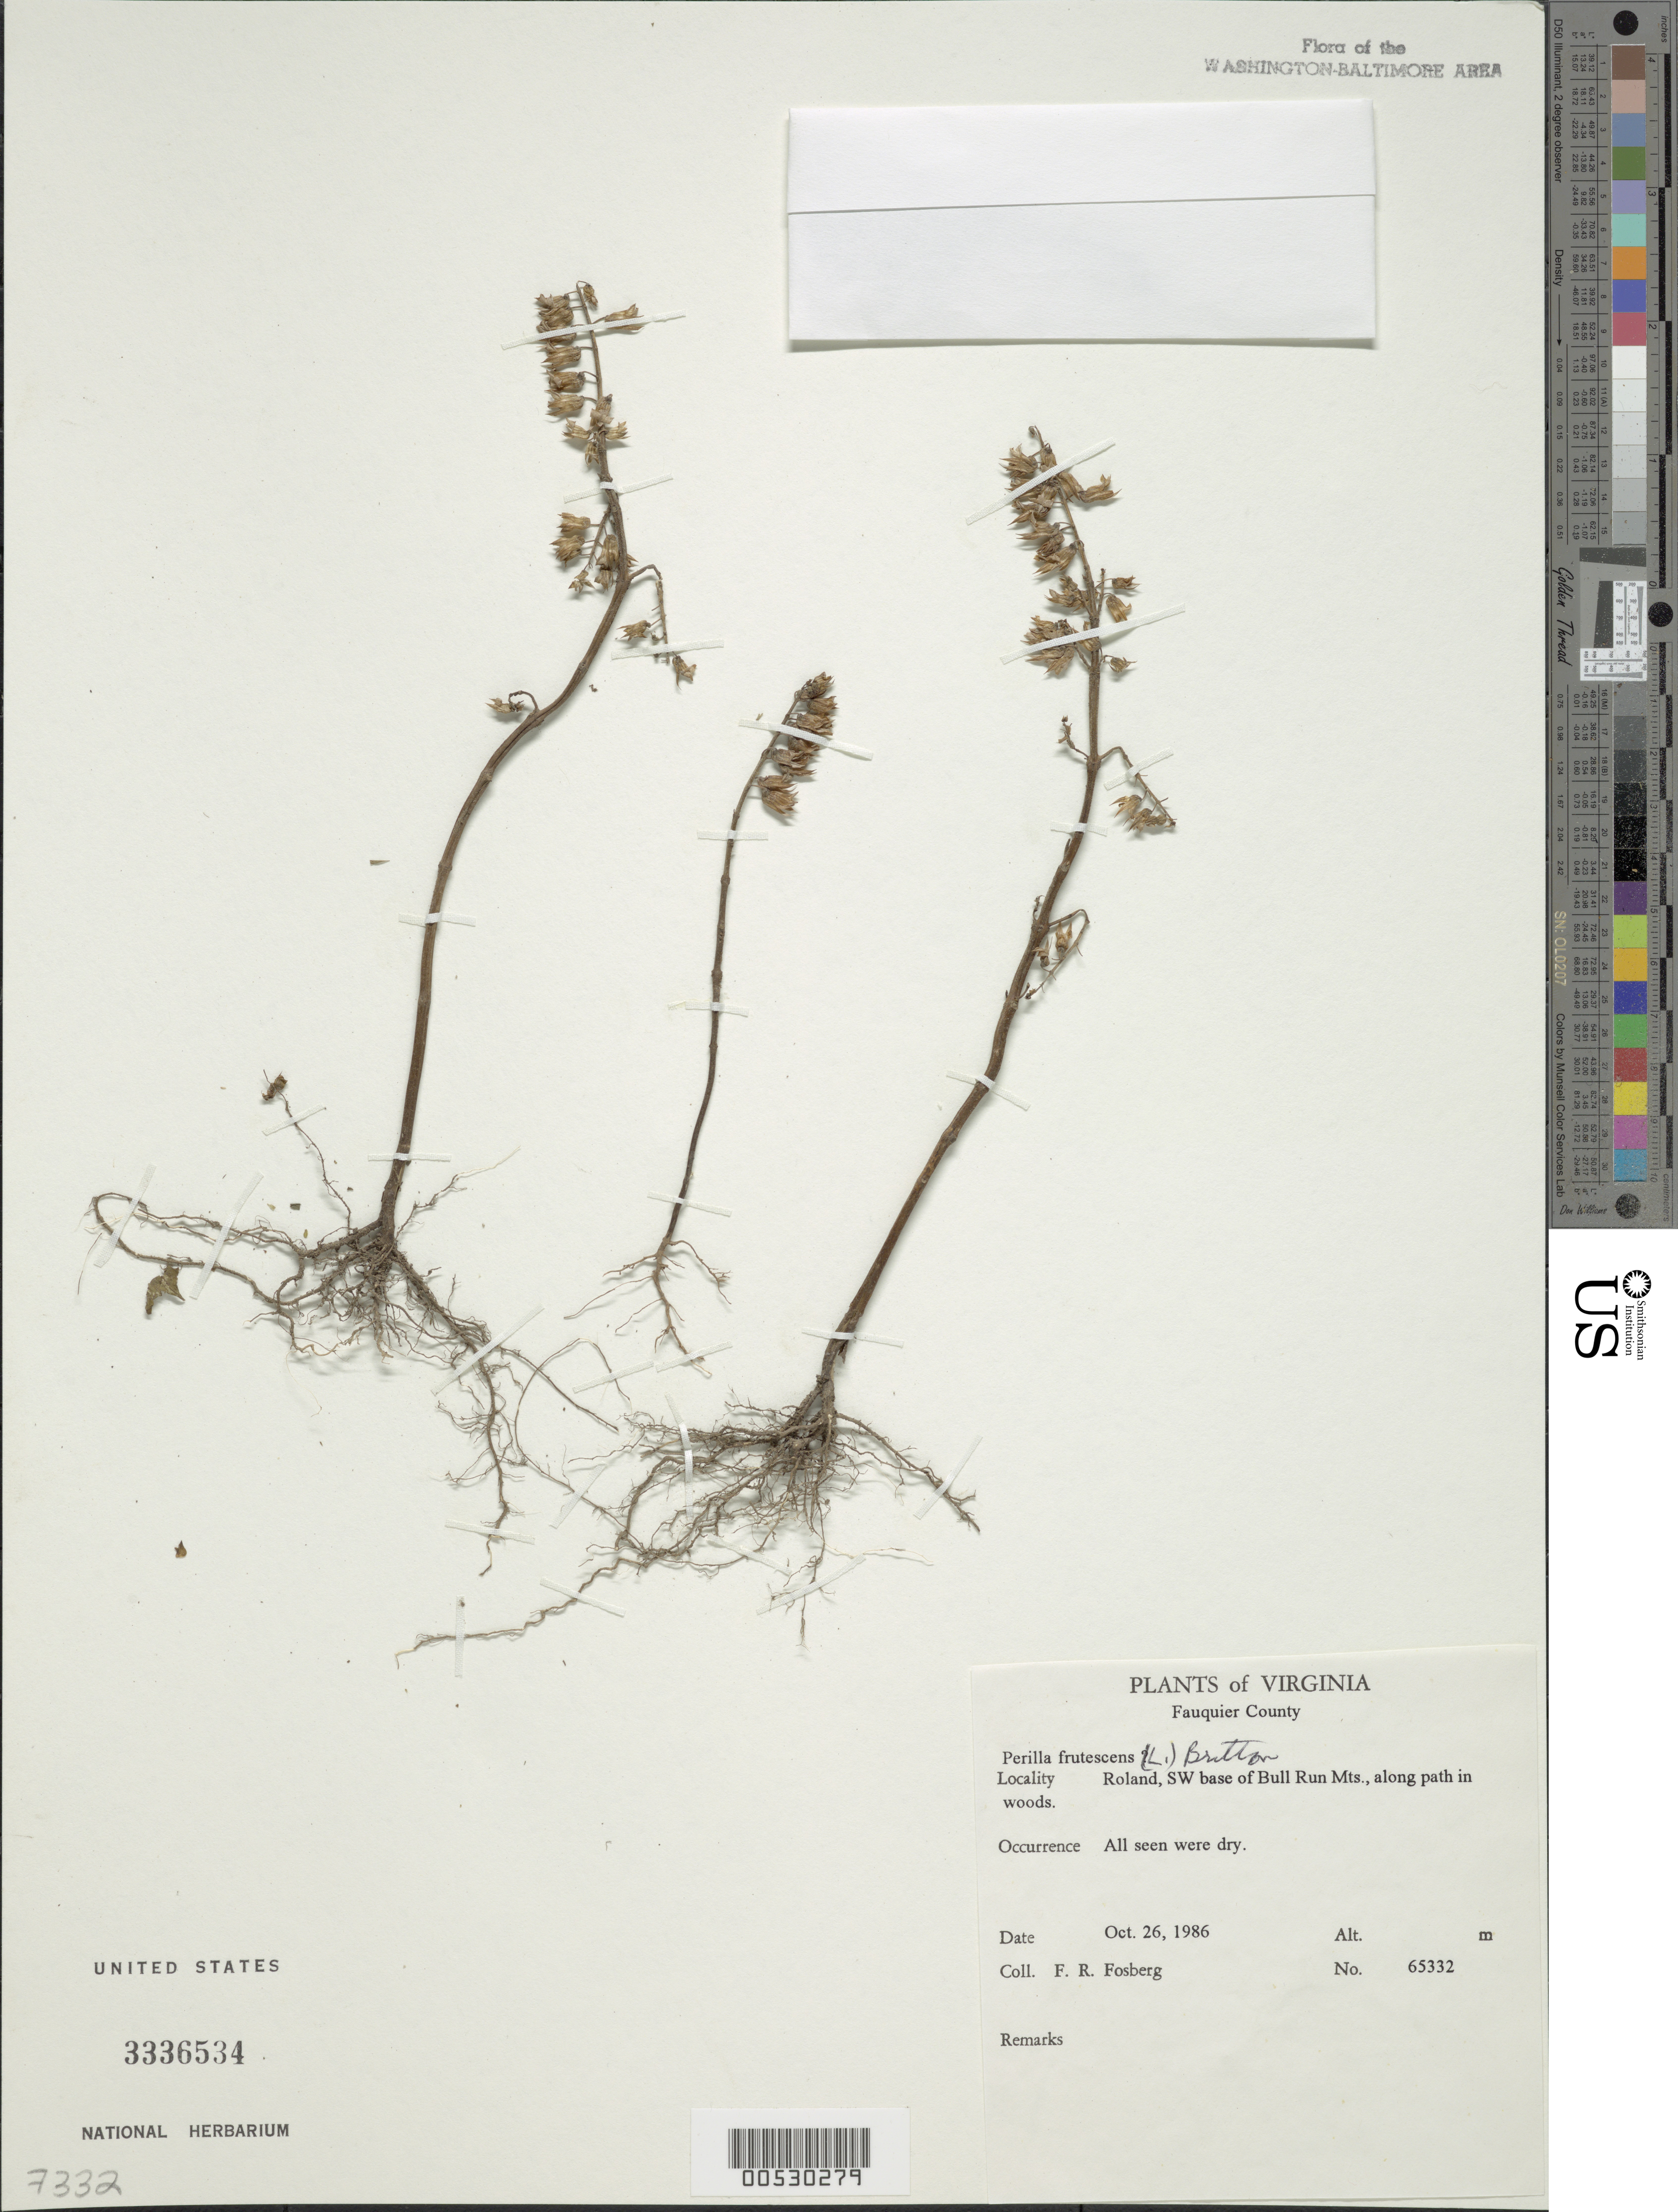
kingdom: Plantae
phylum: Tracheophyta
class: Magnoliopsida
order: Lamiales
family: Lamiaceae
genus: Perilla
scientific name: Perilla frutescens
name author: (L.) Britton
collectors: F. R. Fosberg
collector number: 65332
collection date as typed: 26 Oct 1986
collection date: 1986-10-26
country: United States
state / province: Virginia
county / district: Fauquier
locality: Roland, SW base of Bull Run Mts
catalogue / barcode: US 3336534